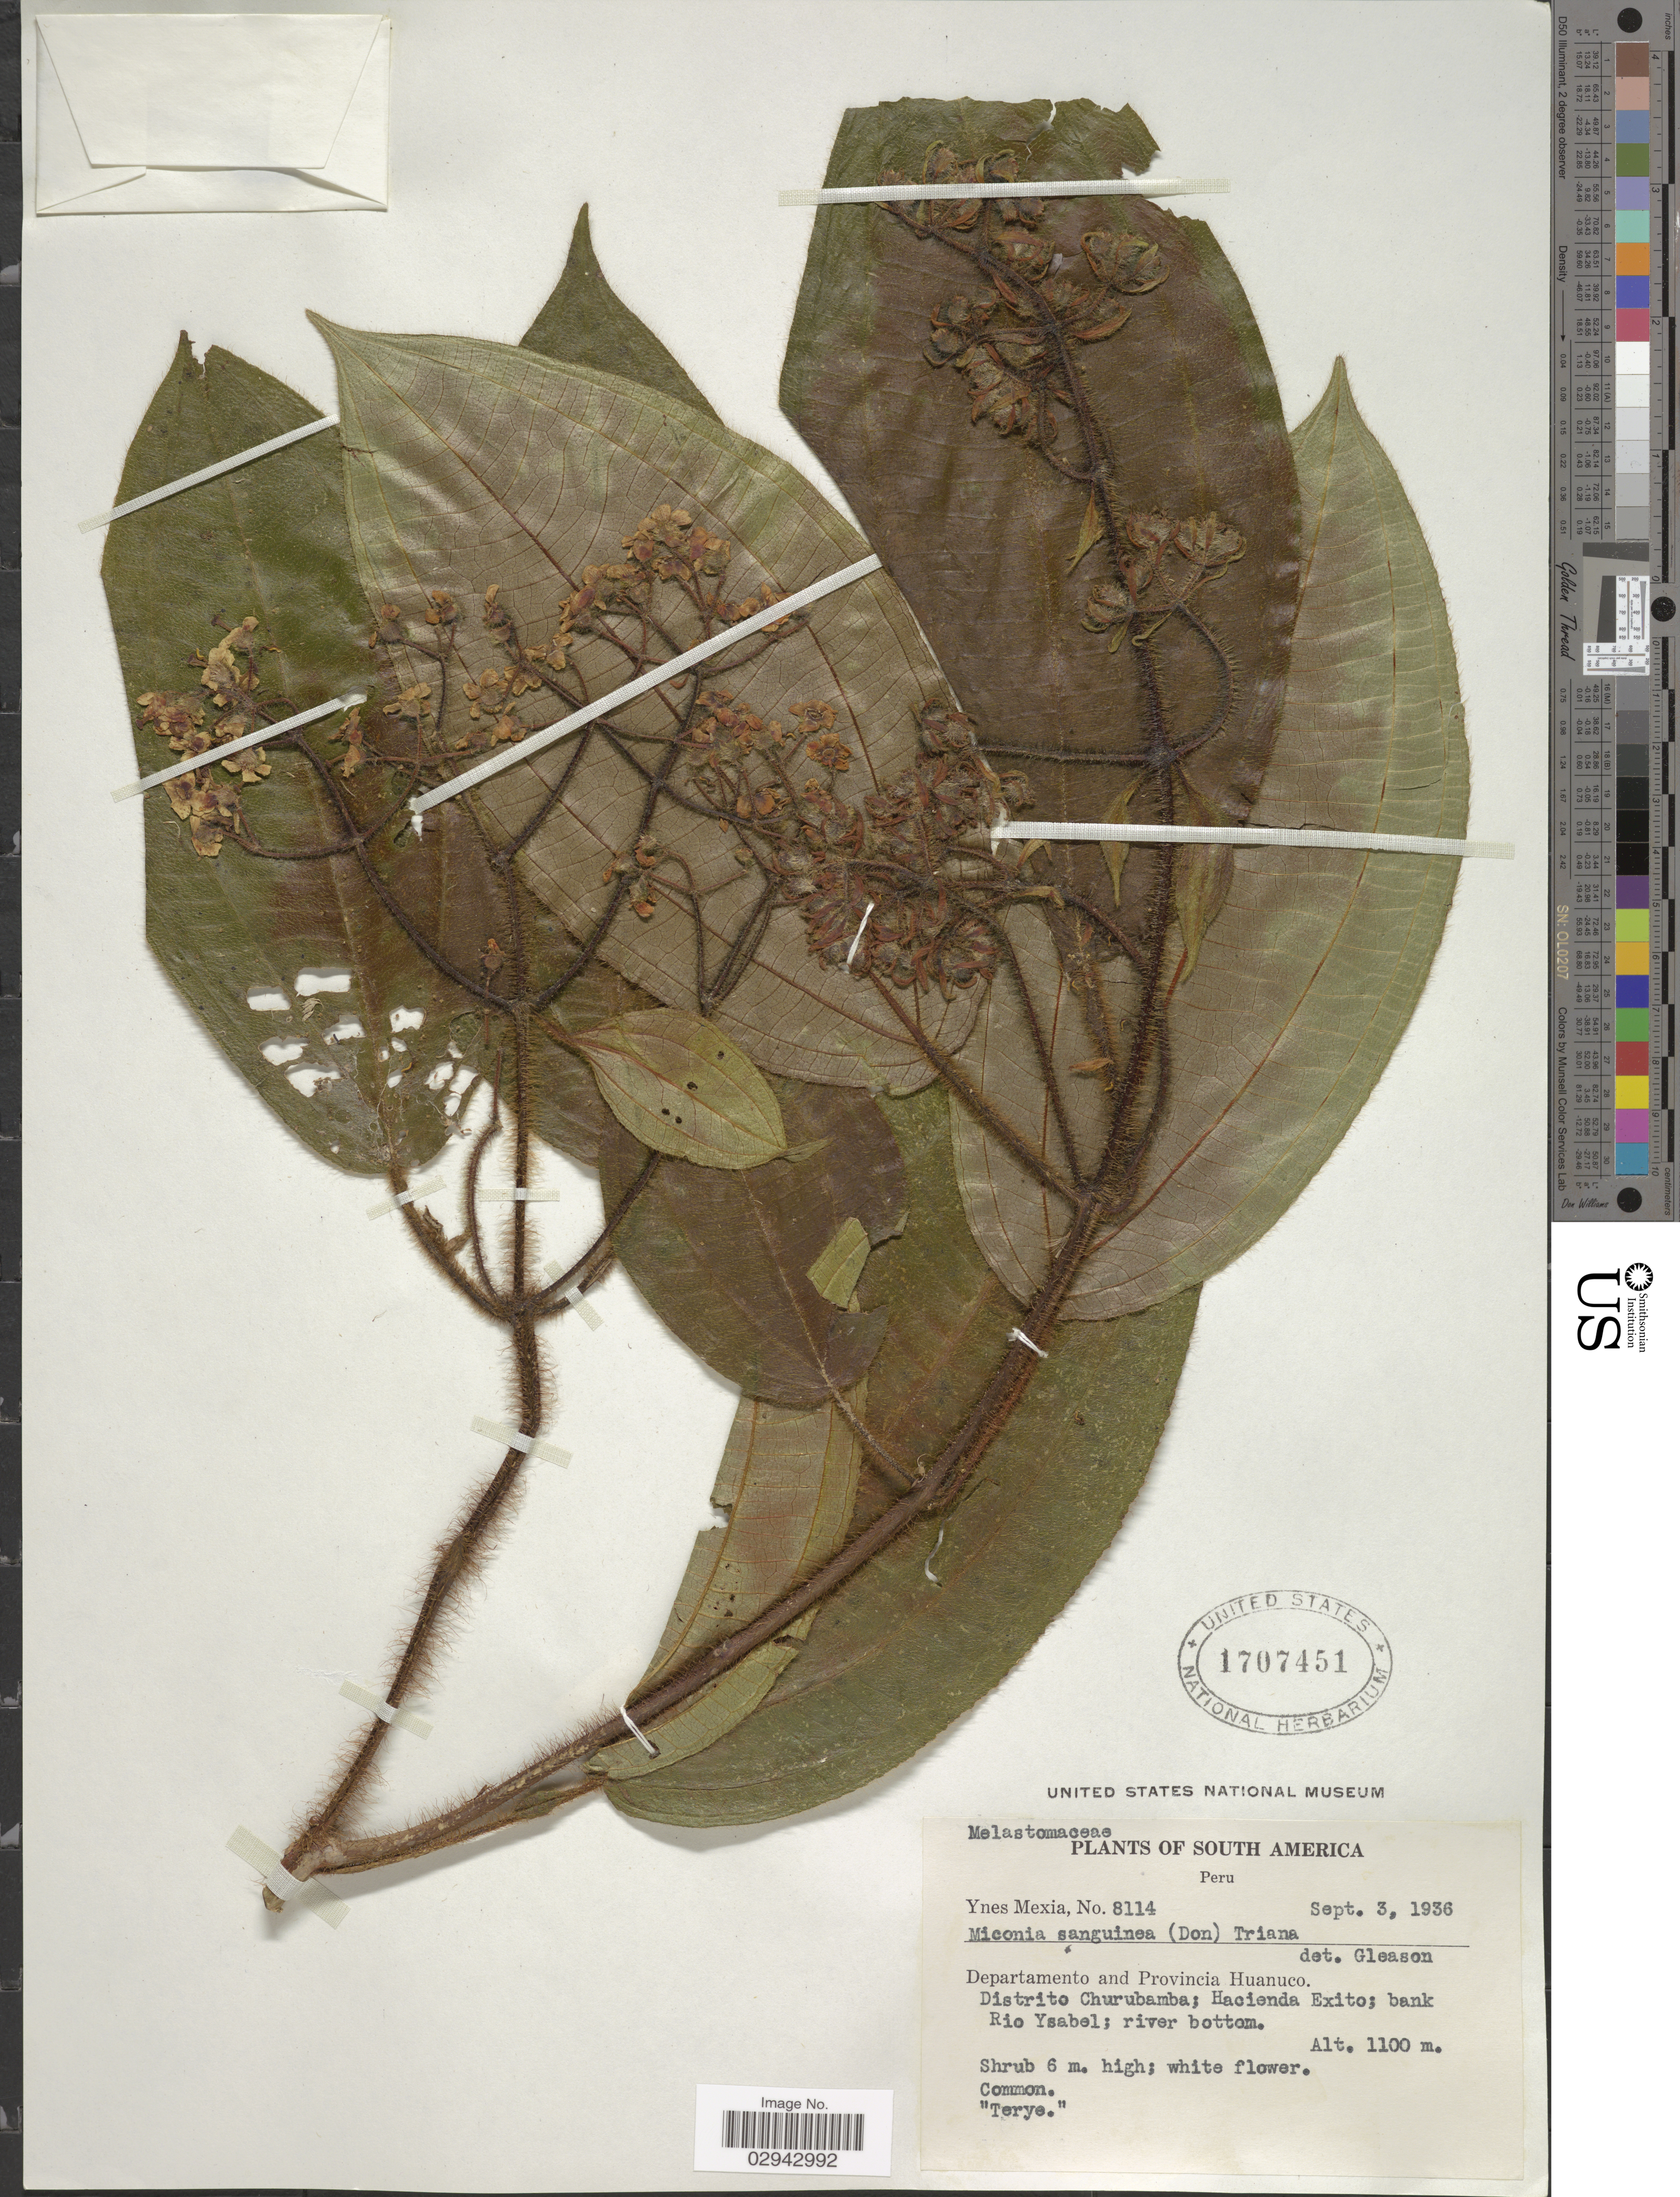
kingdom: Plantae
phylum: Tracheophyta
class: Magnoliopsida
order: Myrtales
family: Melastomataceae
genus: Miconia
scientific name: Miconia sanguinea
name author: (D. Don) Triana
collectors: Y. Mexia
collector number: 8114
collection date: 1936-09-03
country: Peru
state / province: Huánuco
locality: Departamento and Provincia Huanuco. Distrito Churubamba; Hacienda Exito; bank Rio Ysabel.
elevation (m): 1100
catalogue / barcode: US 1707451